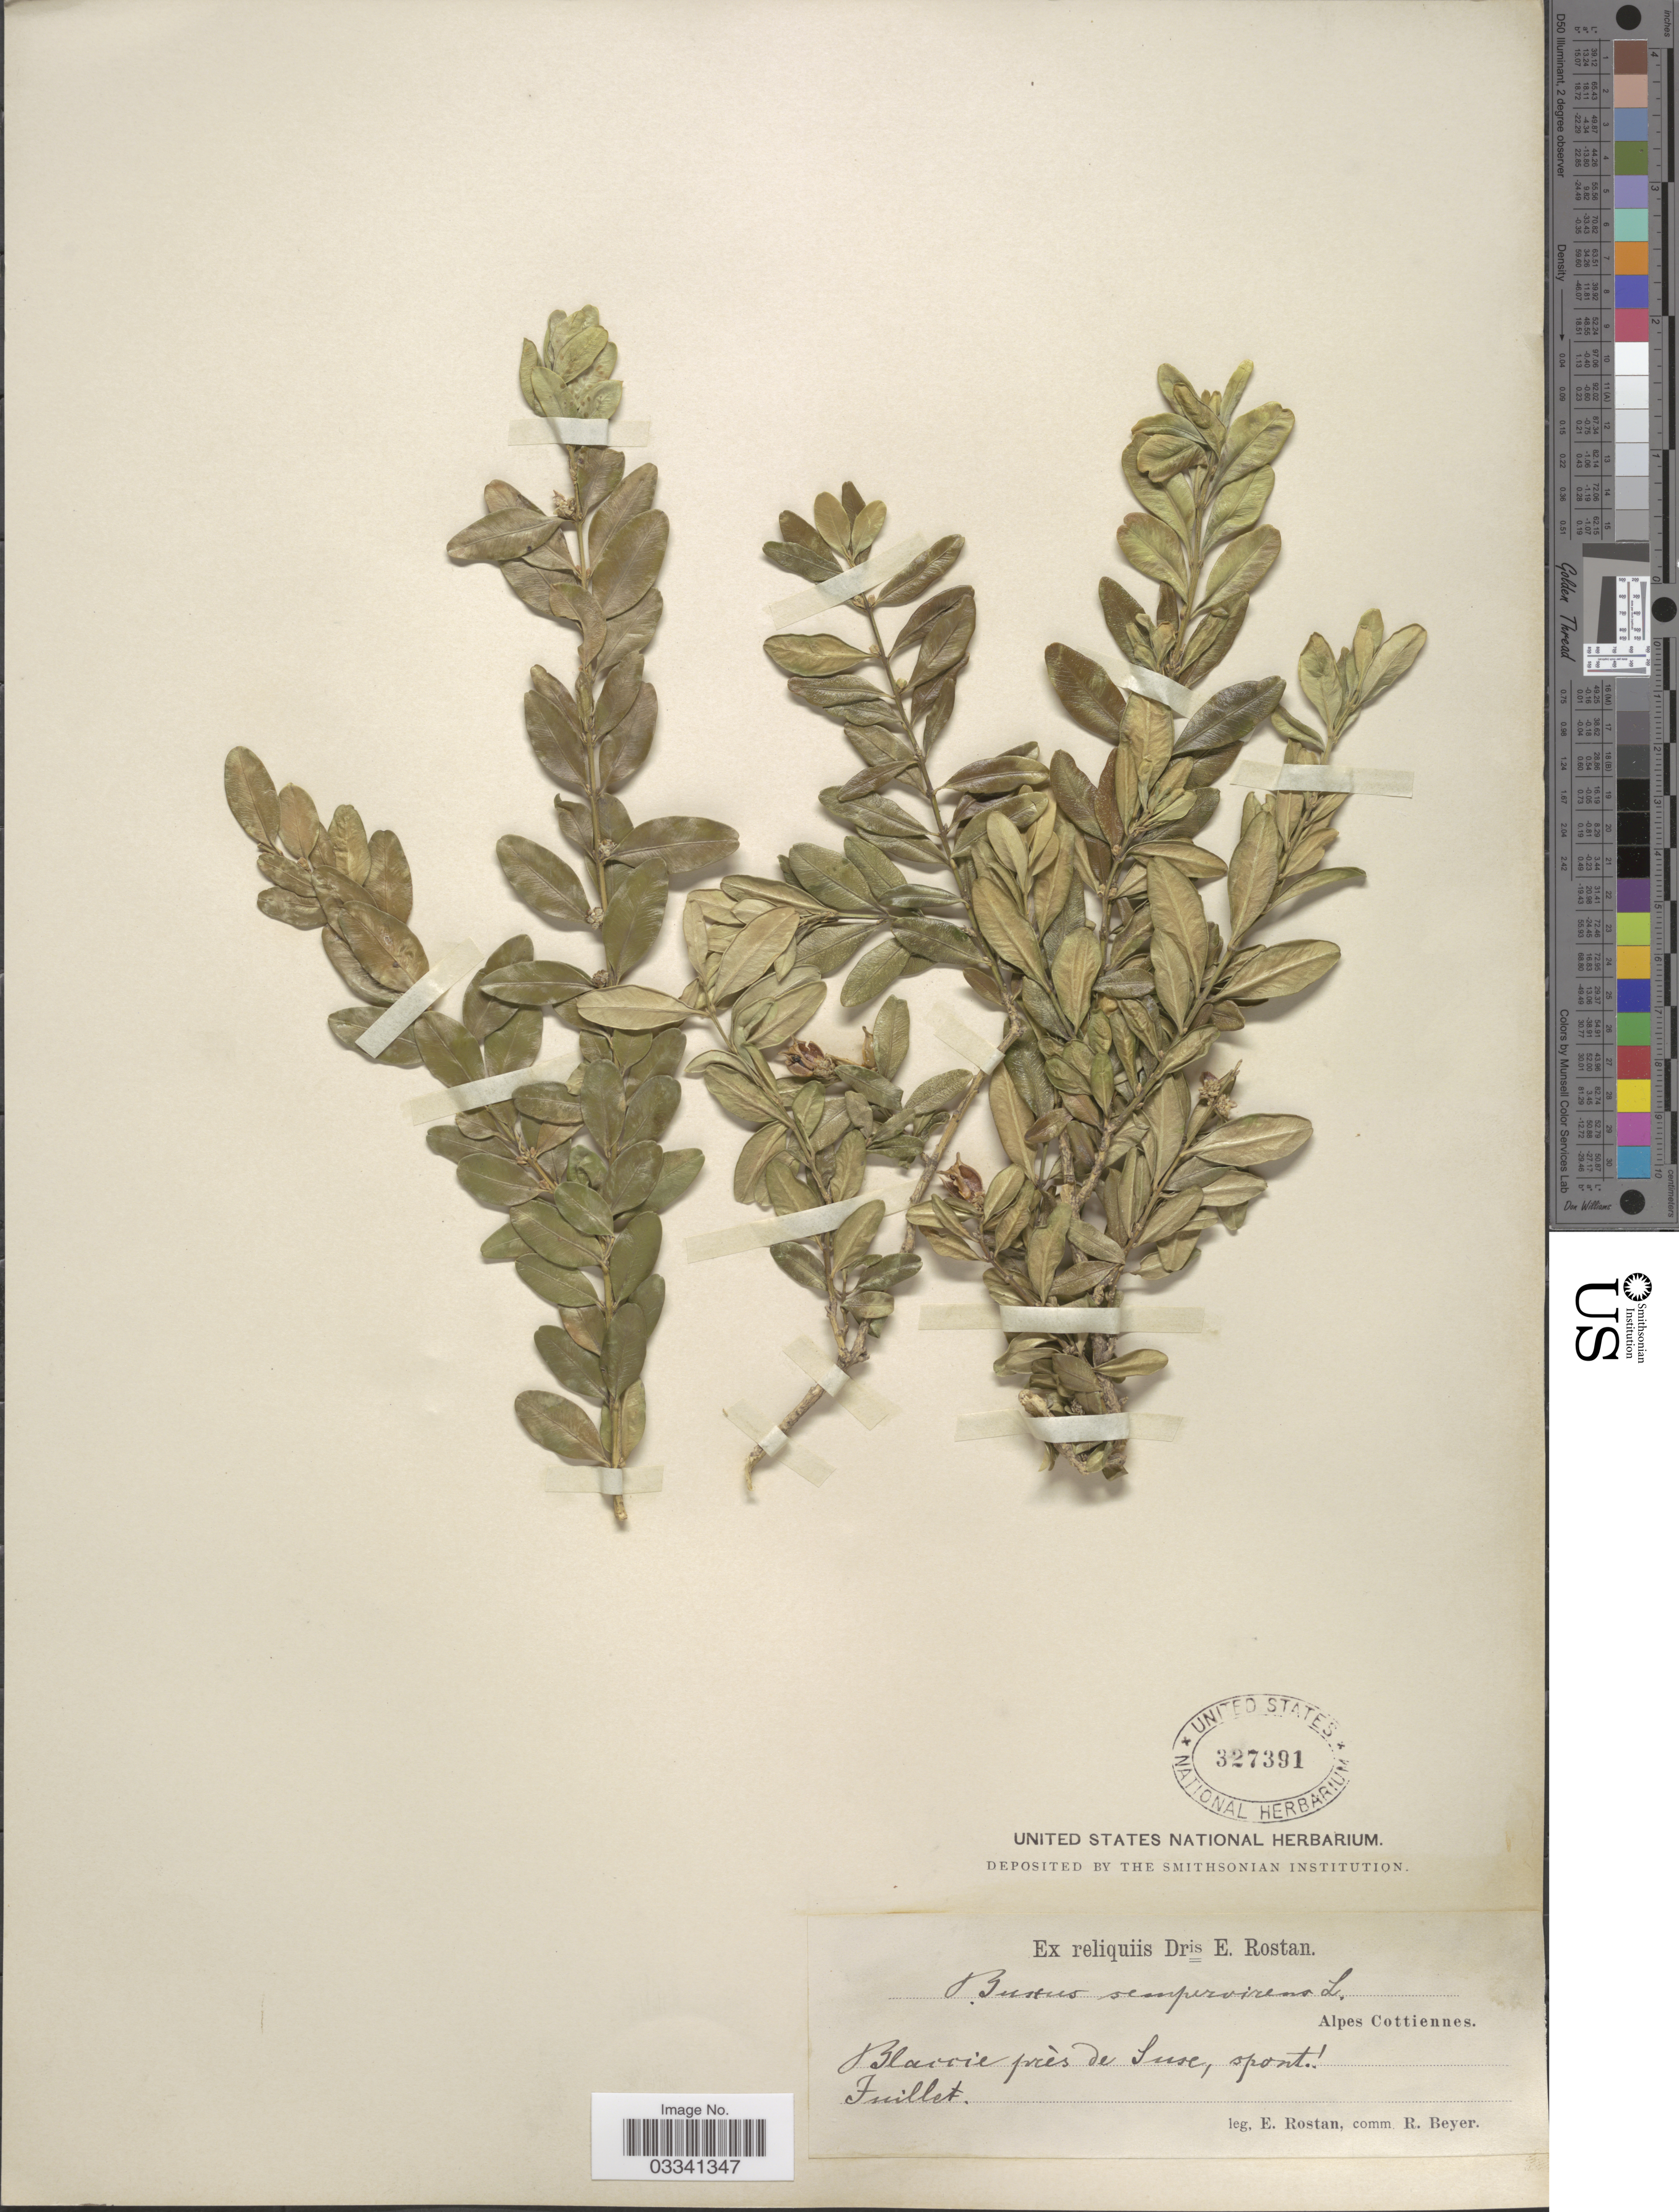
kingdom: Plantae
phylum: Tracheophyta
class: Magnoliopsida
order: Buxales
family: Buxaceae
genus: Buxus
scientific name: Buxus sempervirens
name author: L.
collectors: E. Rostan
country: Italy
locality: Alpes Cottiennes. Blavvie [interpreted] près de Suse.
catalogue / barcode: US 327391